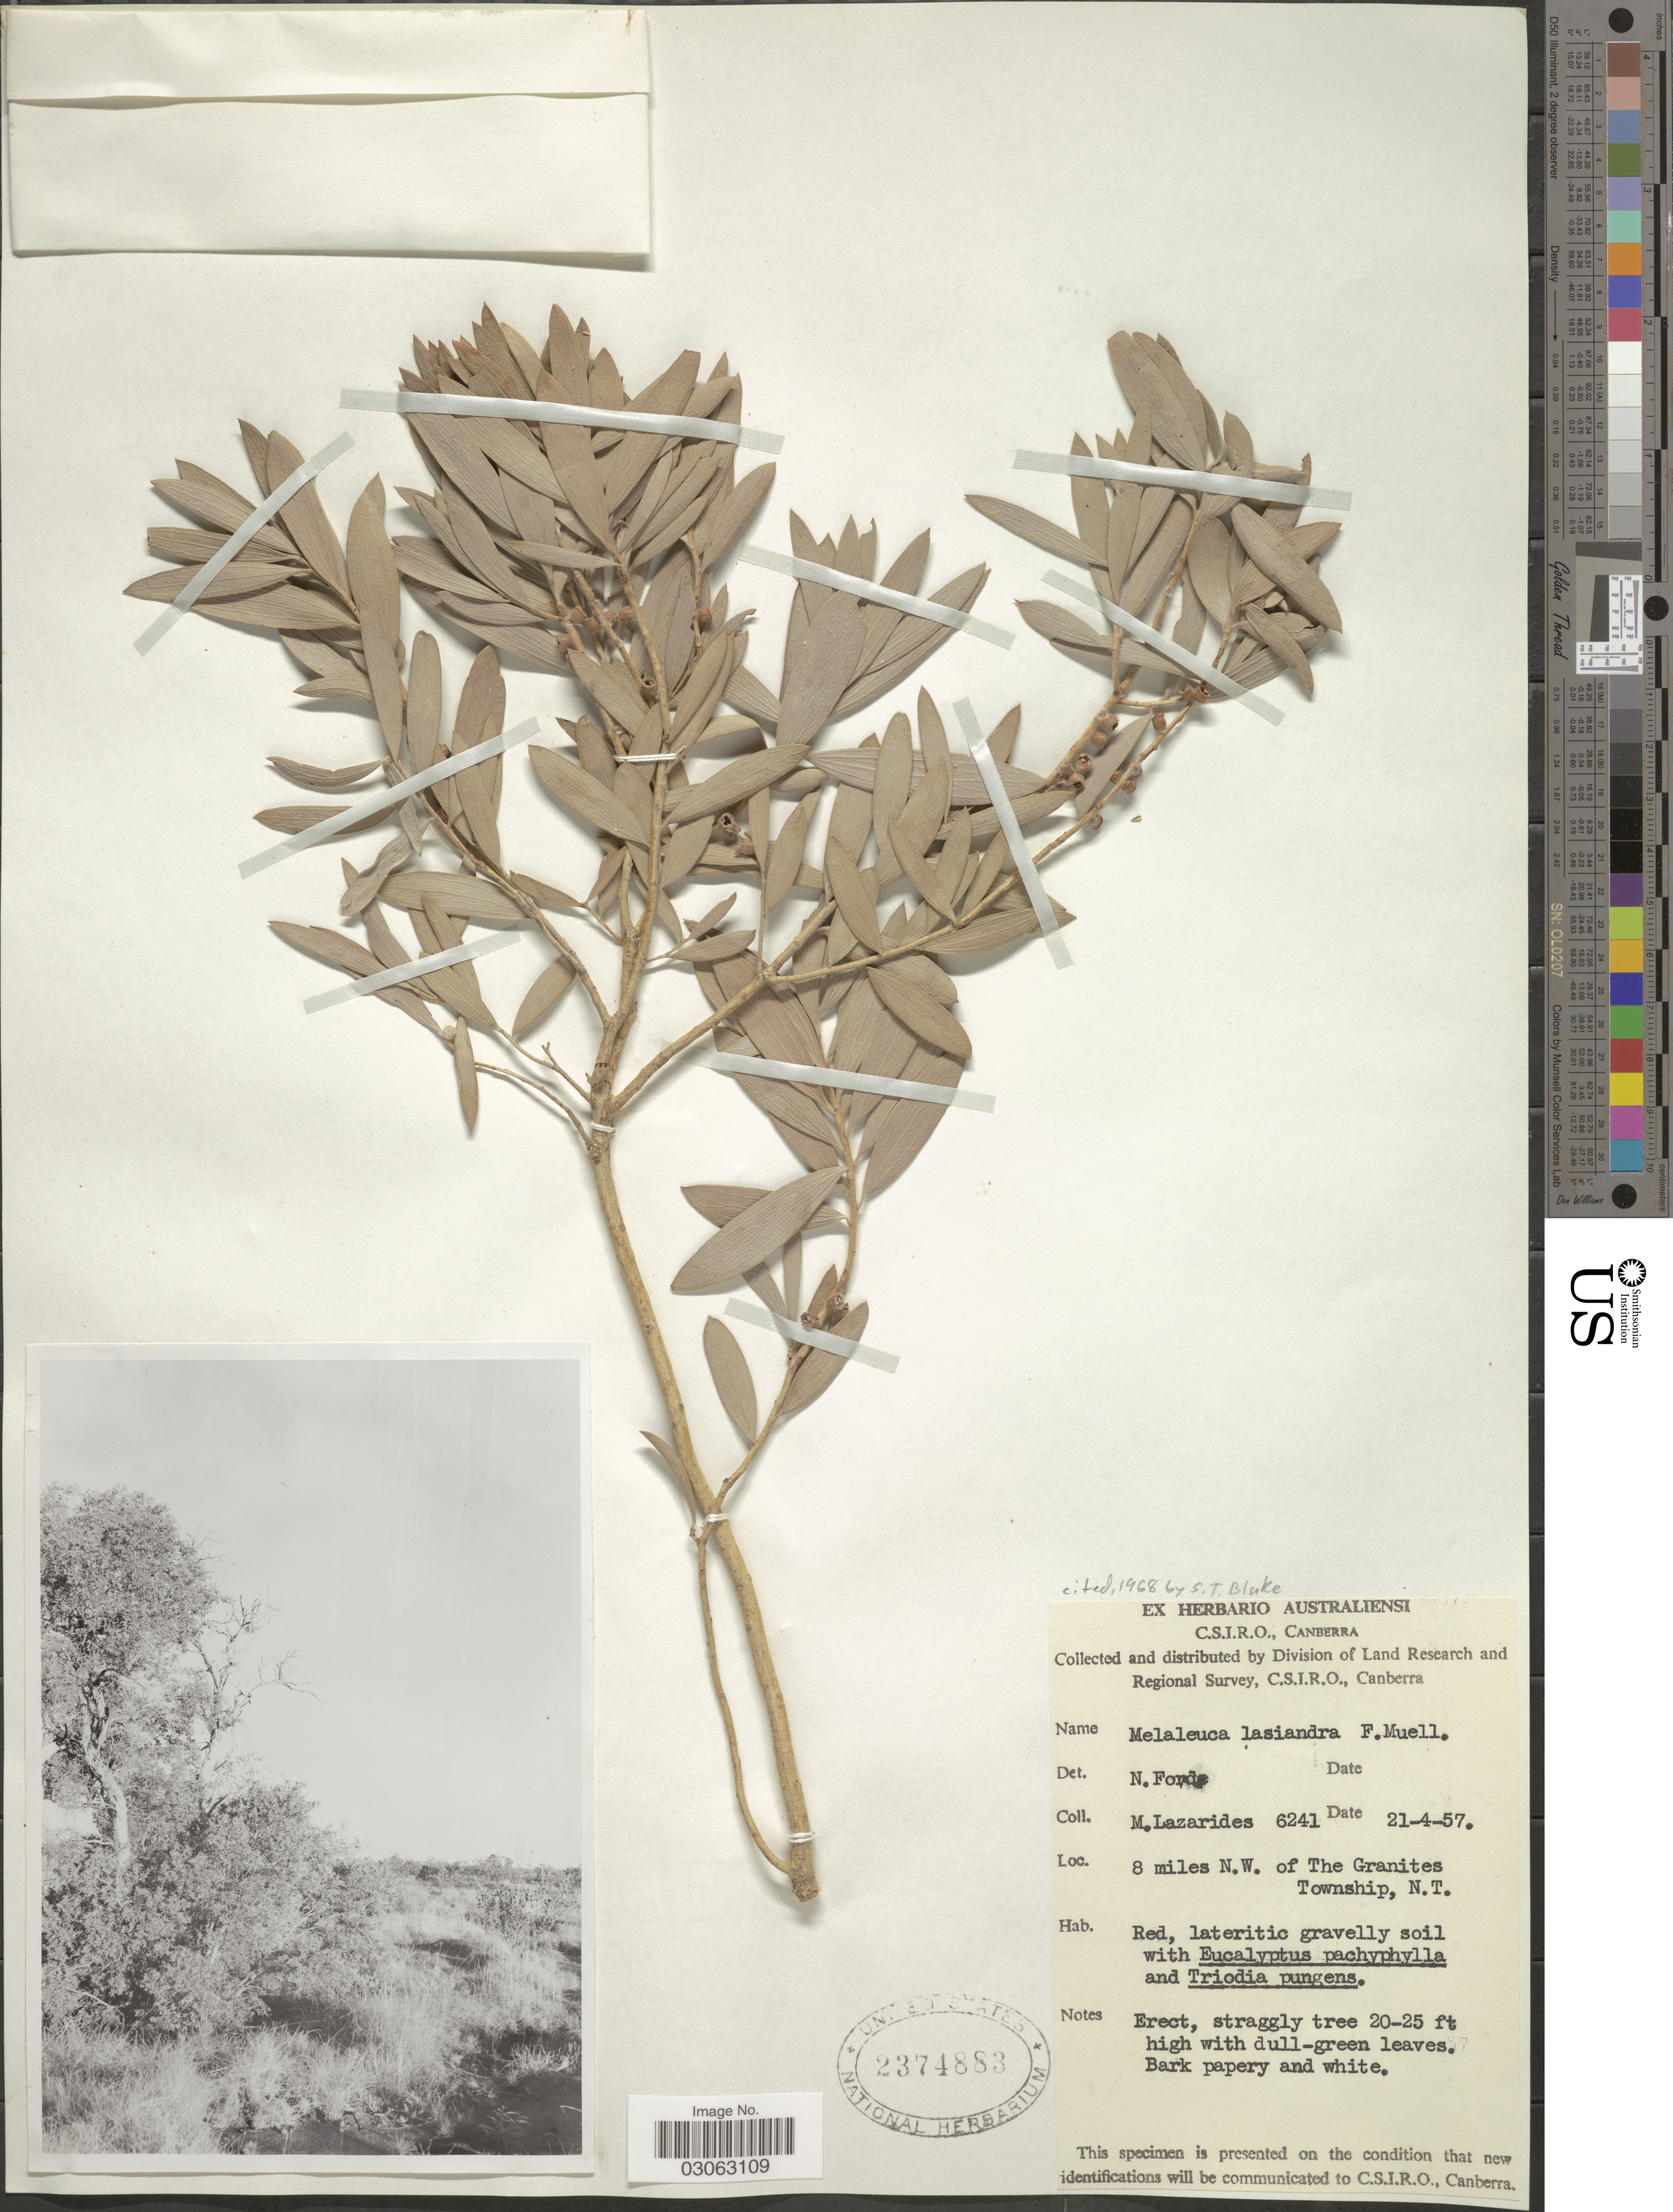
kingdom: Plantae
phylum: Tracheophyta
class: Magnoliopsida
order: Myrtales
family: Myrtaceae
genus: Melaleuca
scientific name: Melaleuca lasiandra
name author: F. Muell.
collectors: M. Lazarides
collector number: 6241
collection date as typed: Transcribed d/m/y: 21/4/57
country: Australia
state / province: Northern Territory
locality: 8 miles N. W. of The Granites Township, N. T.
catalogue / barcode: US 2374883